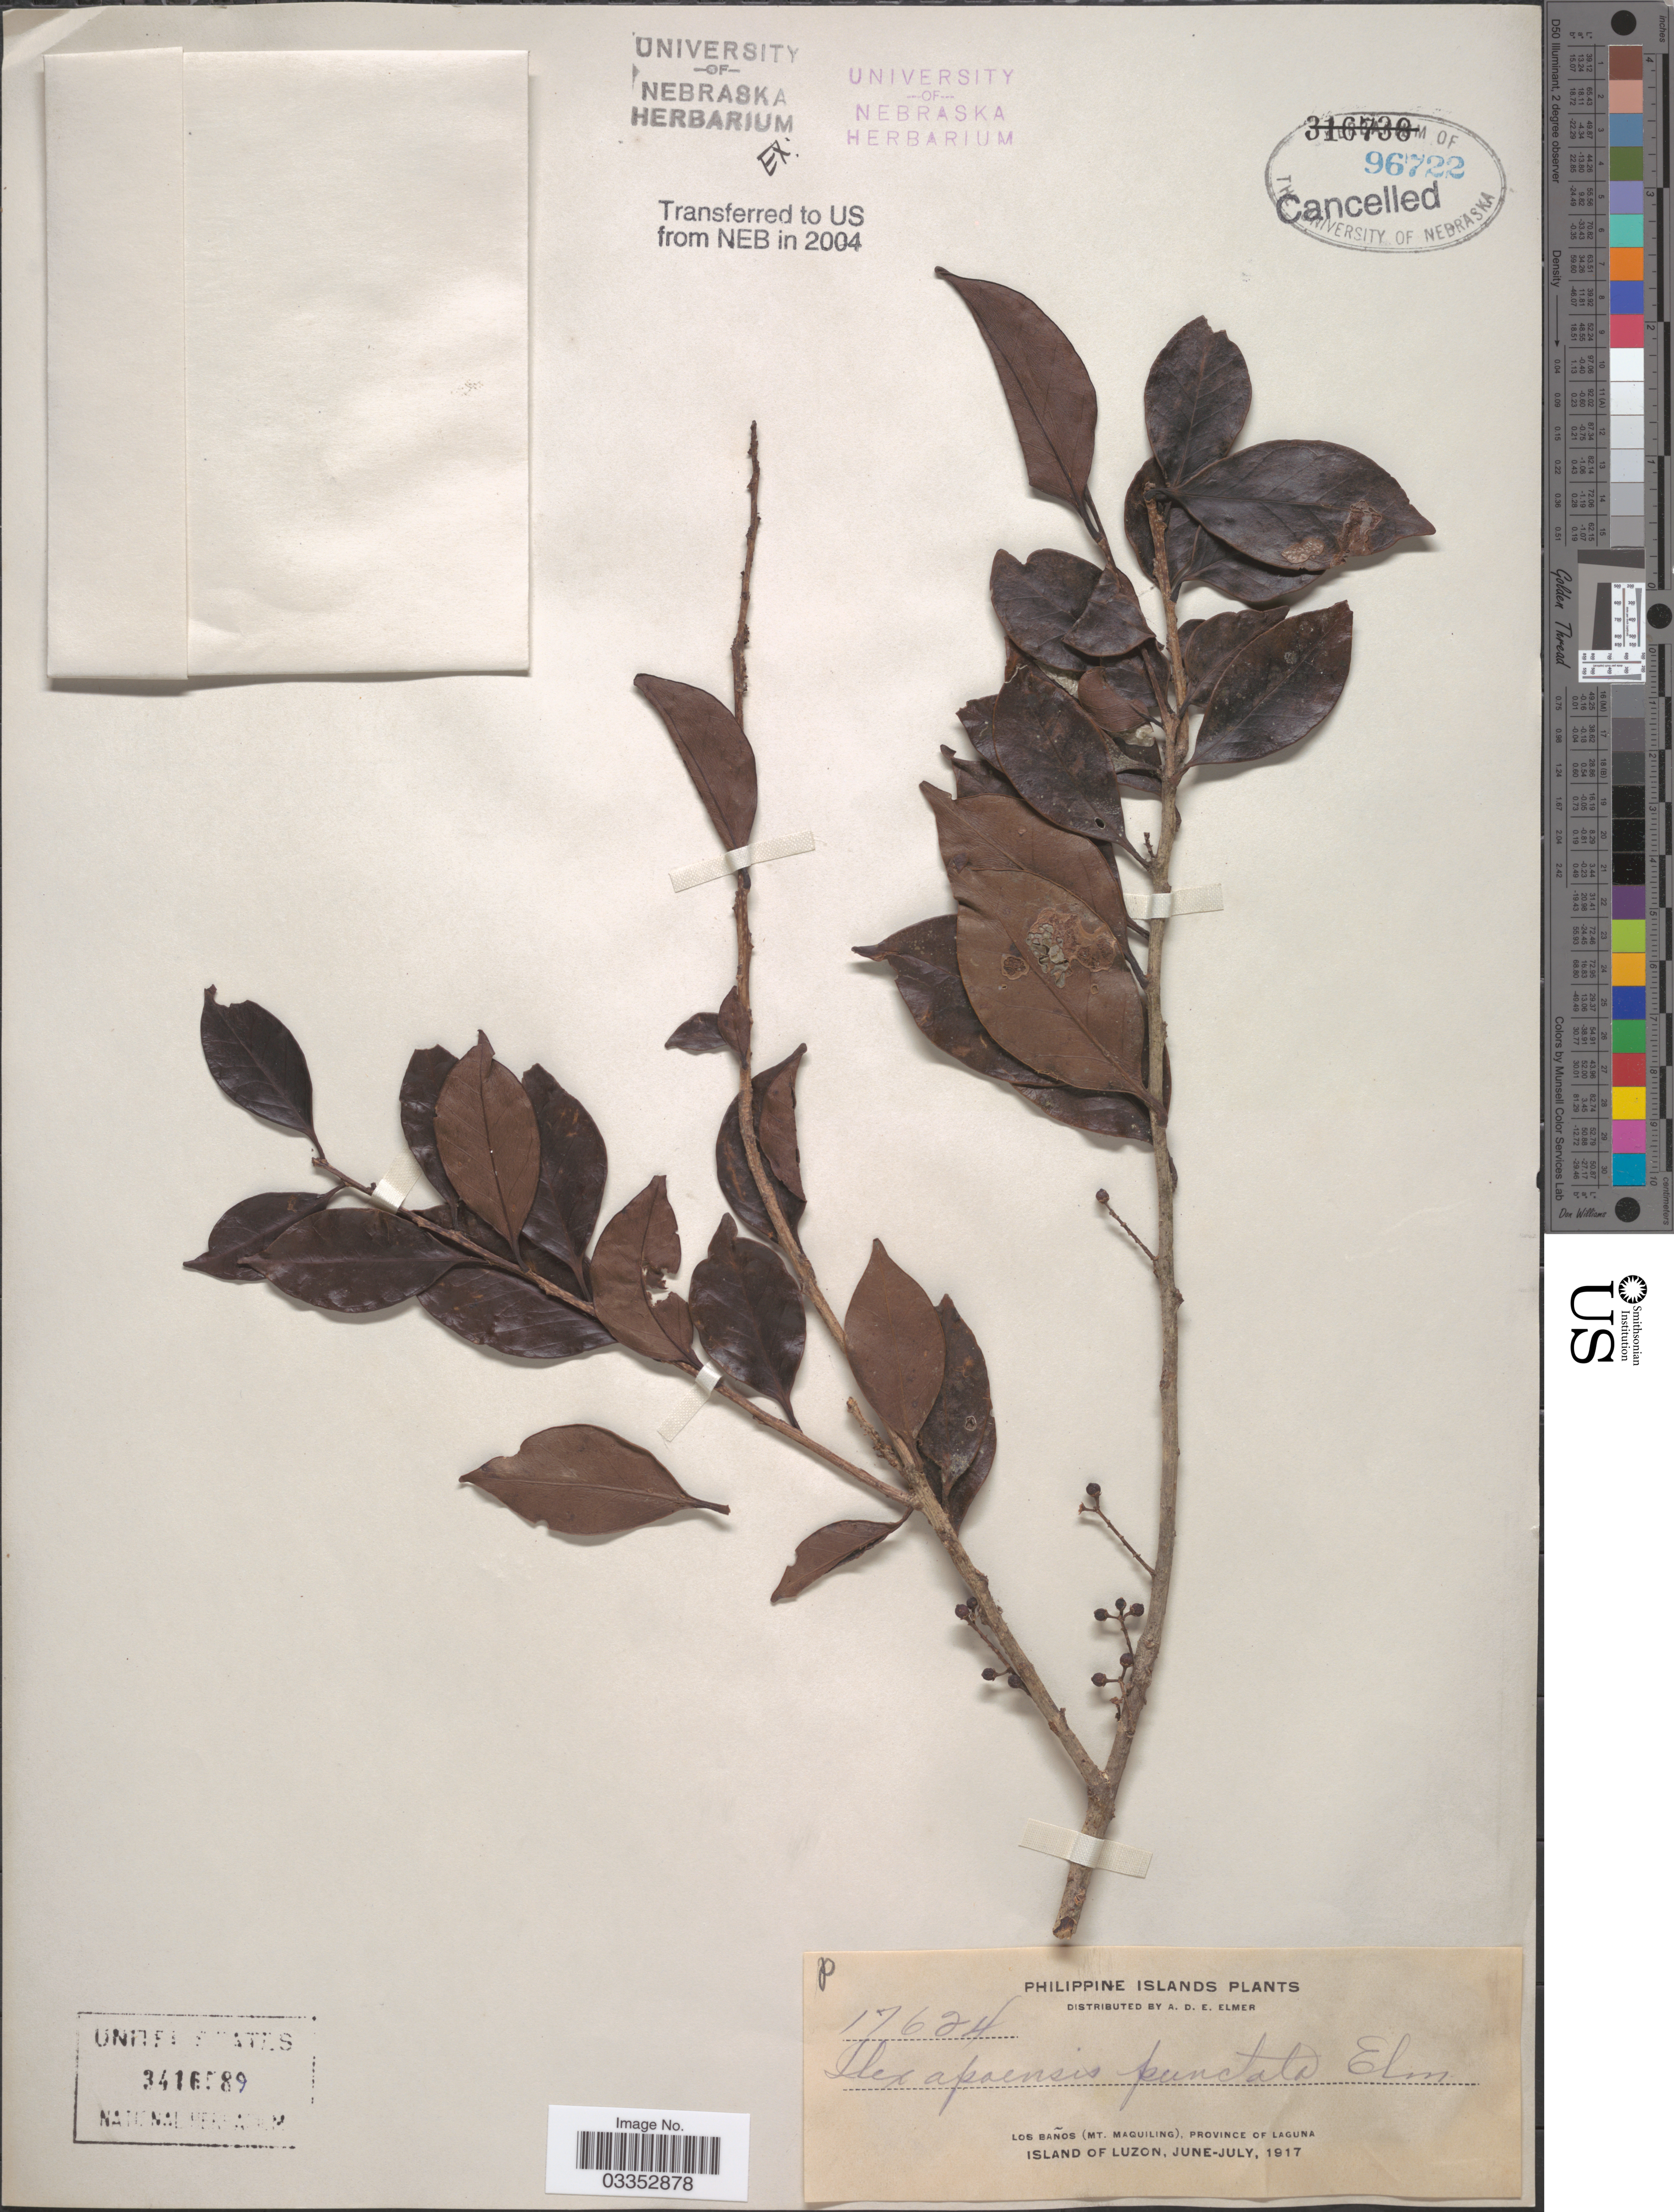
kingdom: Plantae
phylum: Tracheophyta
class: Magnoliopsida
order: Aquifoliales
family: Aquifoliaceae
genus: Ilex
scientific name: Ilex apoensis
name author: Elmer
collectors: A. D. E. Elmer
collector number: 17624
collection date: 1917-06/1917-07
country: Philippines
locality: Los Baños (Mt. Maquiling), Province of Laguna, Island of Luzon.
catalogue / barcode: US 3416589